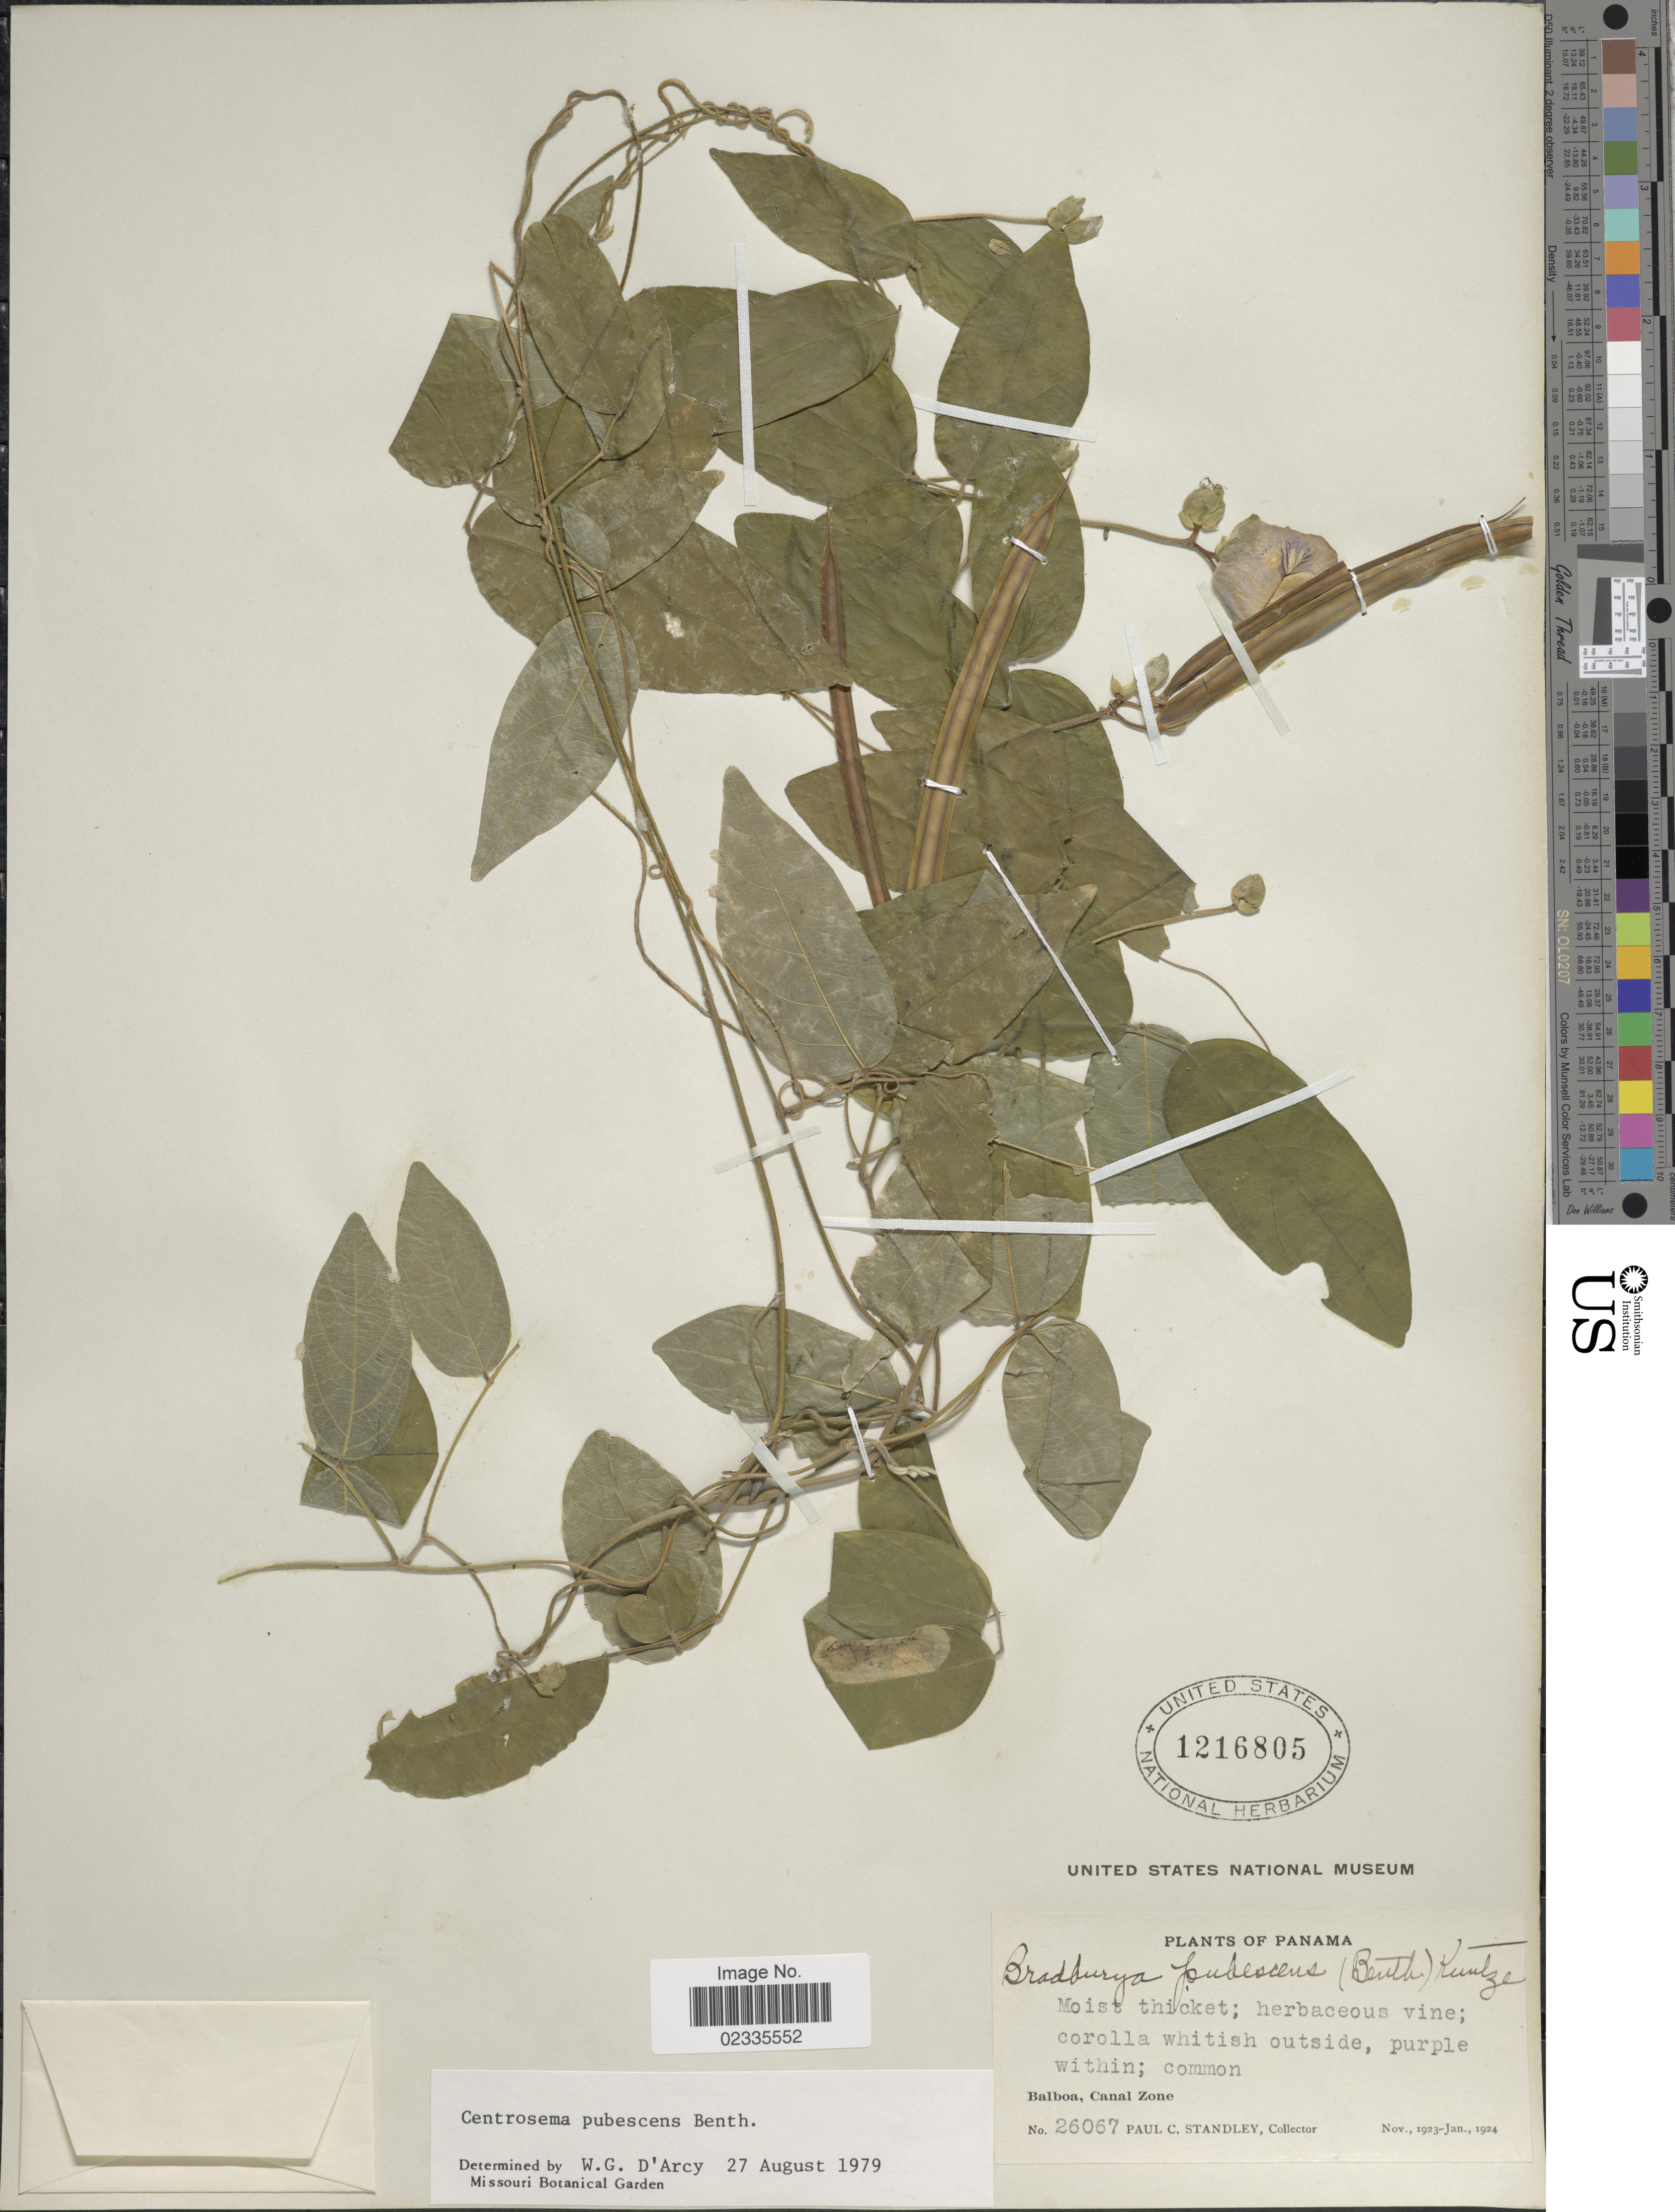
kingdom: Plantae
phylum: Tracheophyta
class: Magnoliopsida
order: Fabales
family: Fabaceae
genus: Centrosema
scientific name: Centrosema pubescens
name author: Benth.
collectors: P. C. Standley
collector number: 26067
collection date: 1923-11/1924-01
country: Panama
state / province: Colón / Panamá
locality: Balboa, Canal Zone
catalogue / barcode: US 1216805